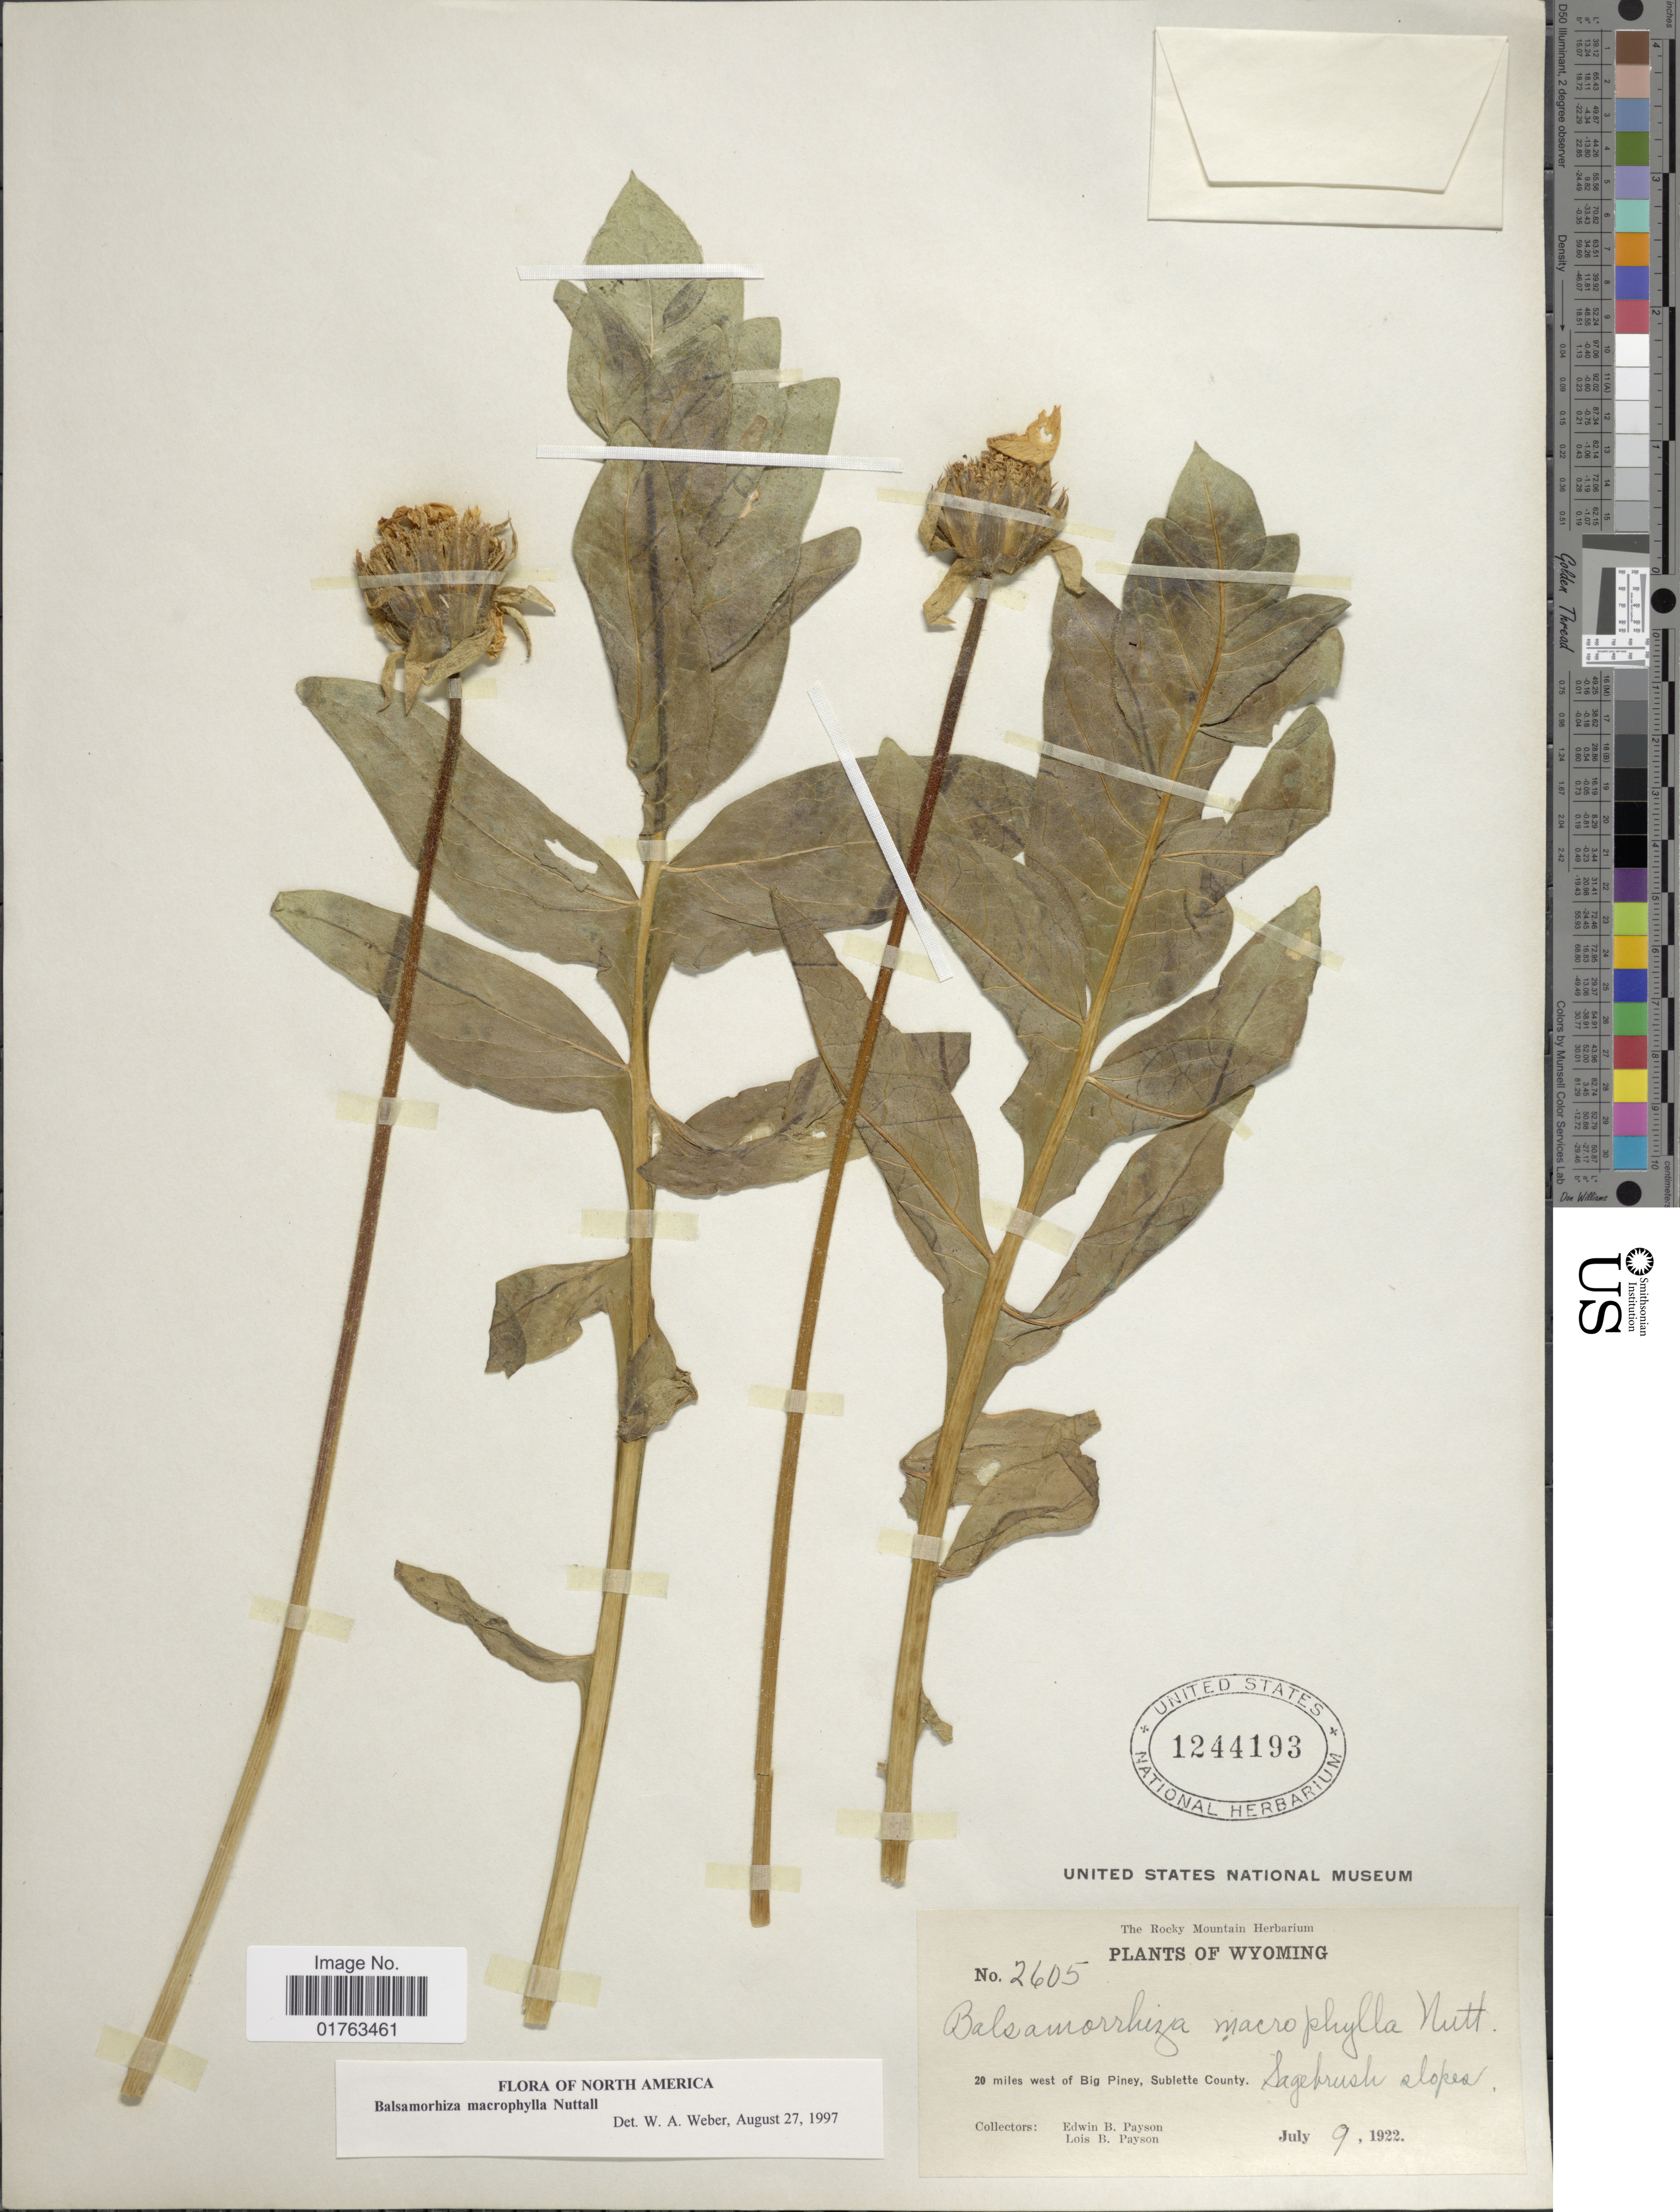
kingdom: Plantae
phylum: Tracheophyta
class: Magnoliopsida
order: Asterales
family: Asteraceae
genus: Balsamorhiza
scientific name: Balsamorhiza macrophylla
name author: Nutt.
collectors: E. B. Payson & L. Payson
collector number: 2605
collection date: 1922-07-09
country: United States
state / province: Wyoming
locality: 20 miles west of Big Piney, Sublette County, Sagebrush slopes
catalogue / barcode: US 1244193